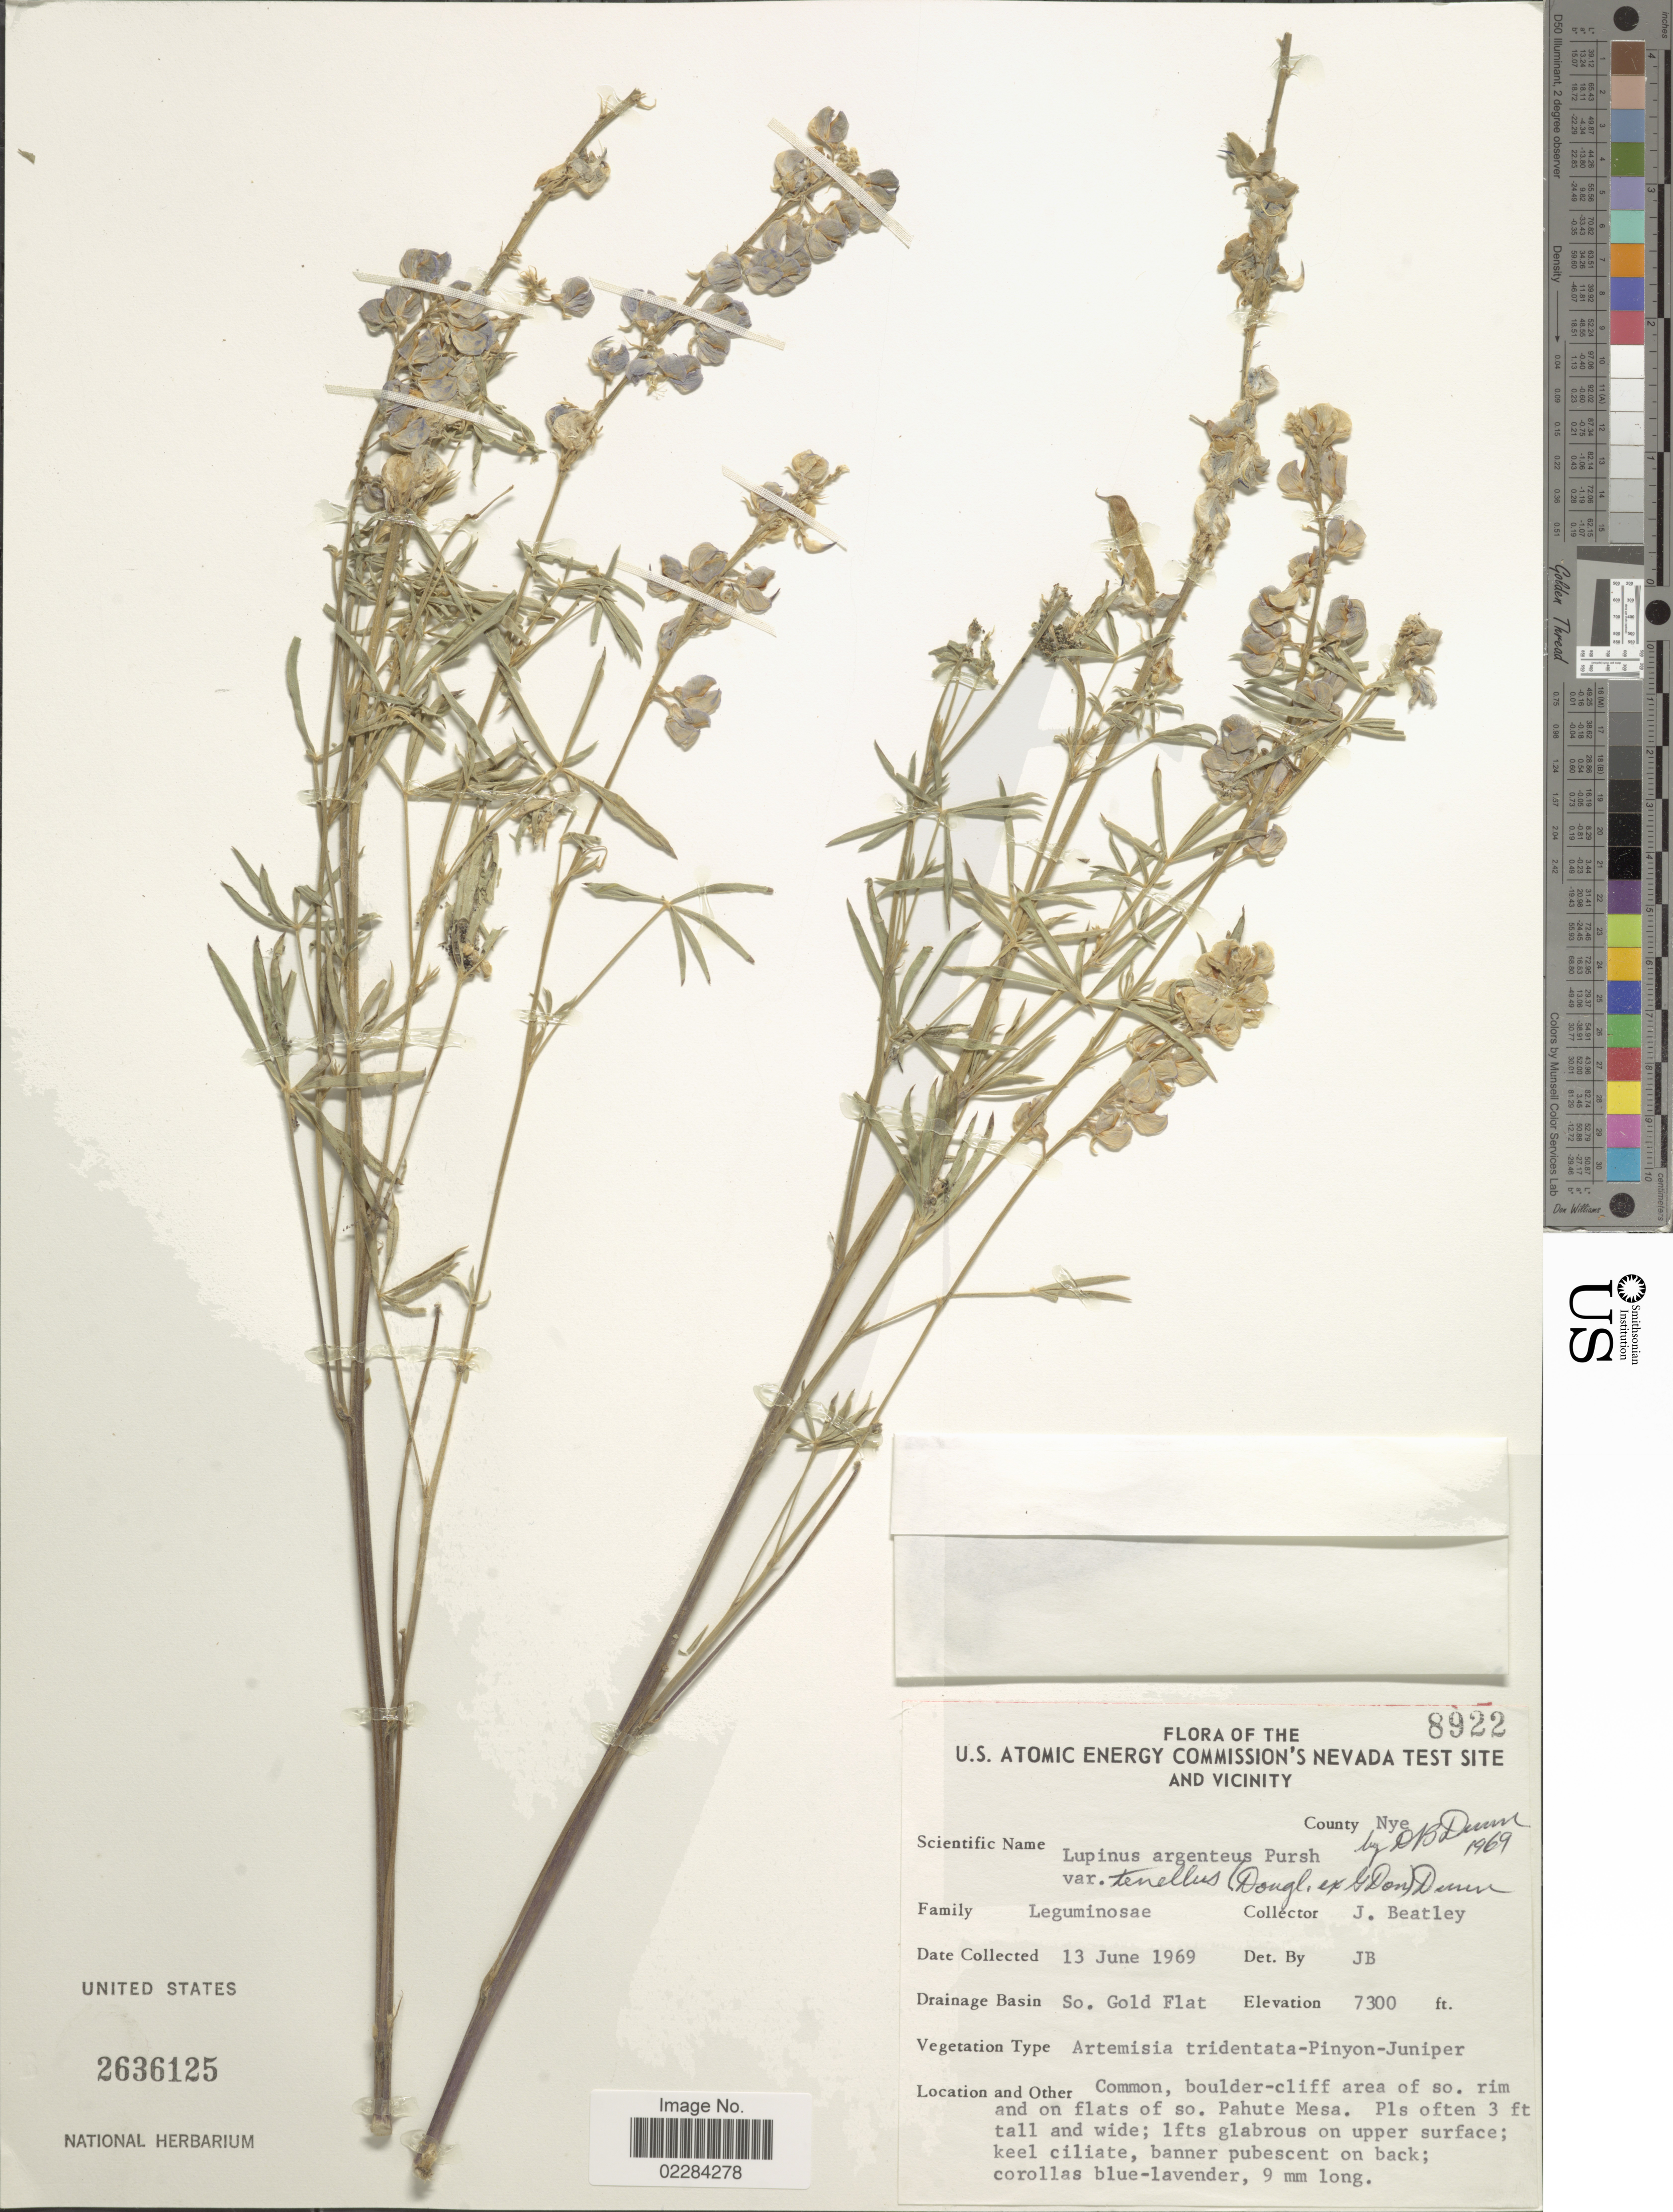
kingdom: Plantae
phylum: Tracheophyta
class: Magnoliopsida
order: Fabales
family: Fabaceae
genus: Lupinus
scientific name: Lupinus argenteus var. laxiflorus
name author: (Douglas ex Lindl.) Dorn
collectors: J. C. Beatley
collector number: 8922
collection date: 1969-06-13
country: United States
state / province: Nevada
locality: U.S. Atomic Energy Commission's Nevada Test Site, Common, boulder-cliff area of so. rim and on flats of so. Pahute Mesa.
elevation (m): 2225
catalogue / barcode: US 2636125